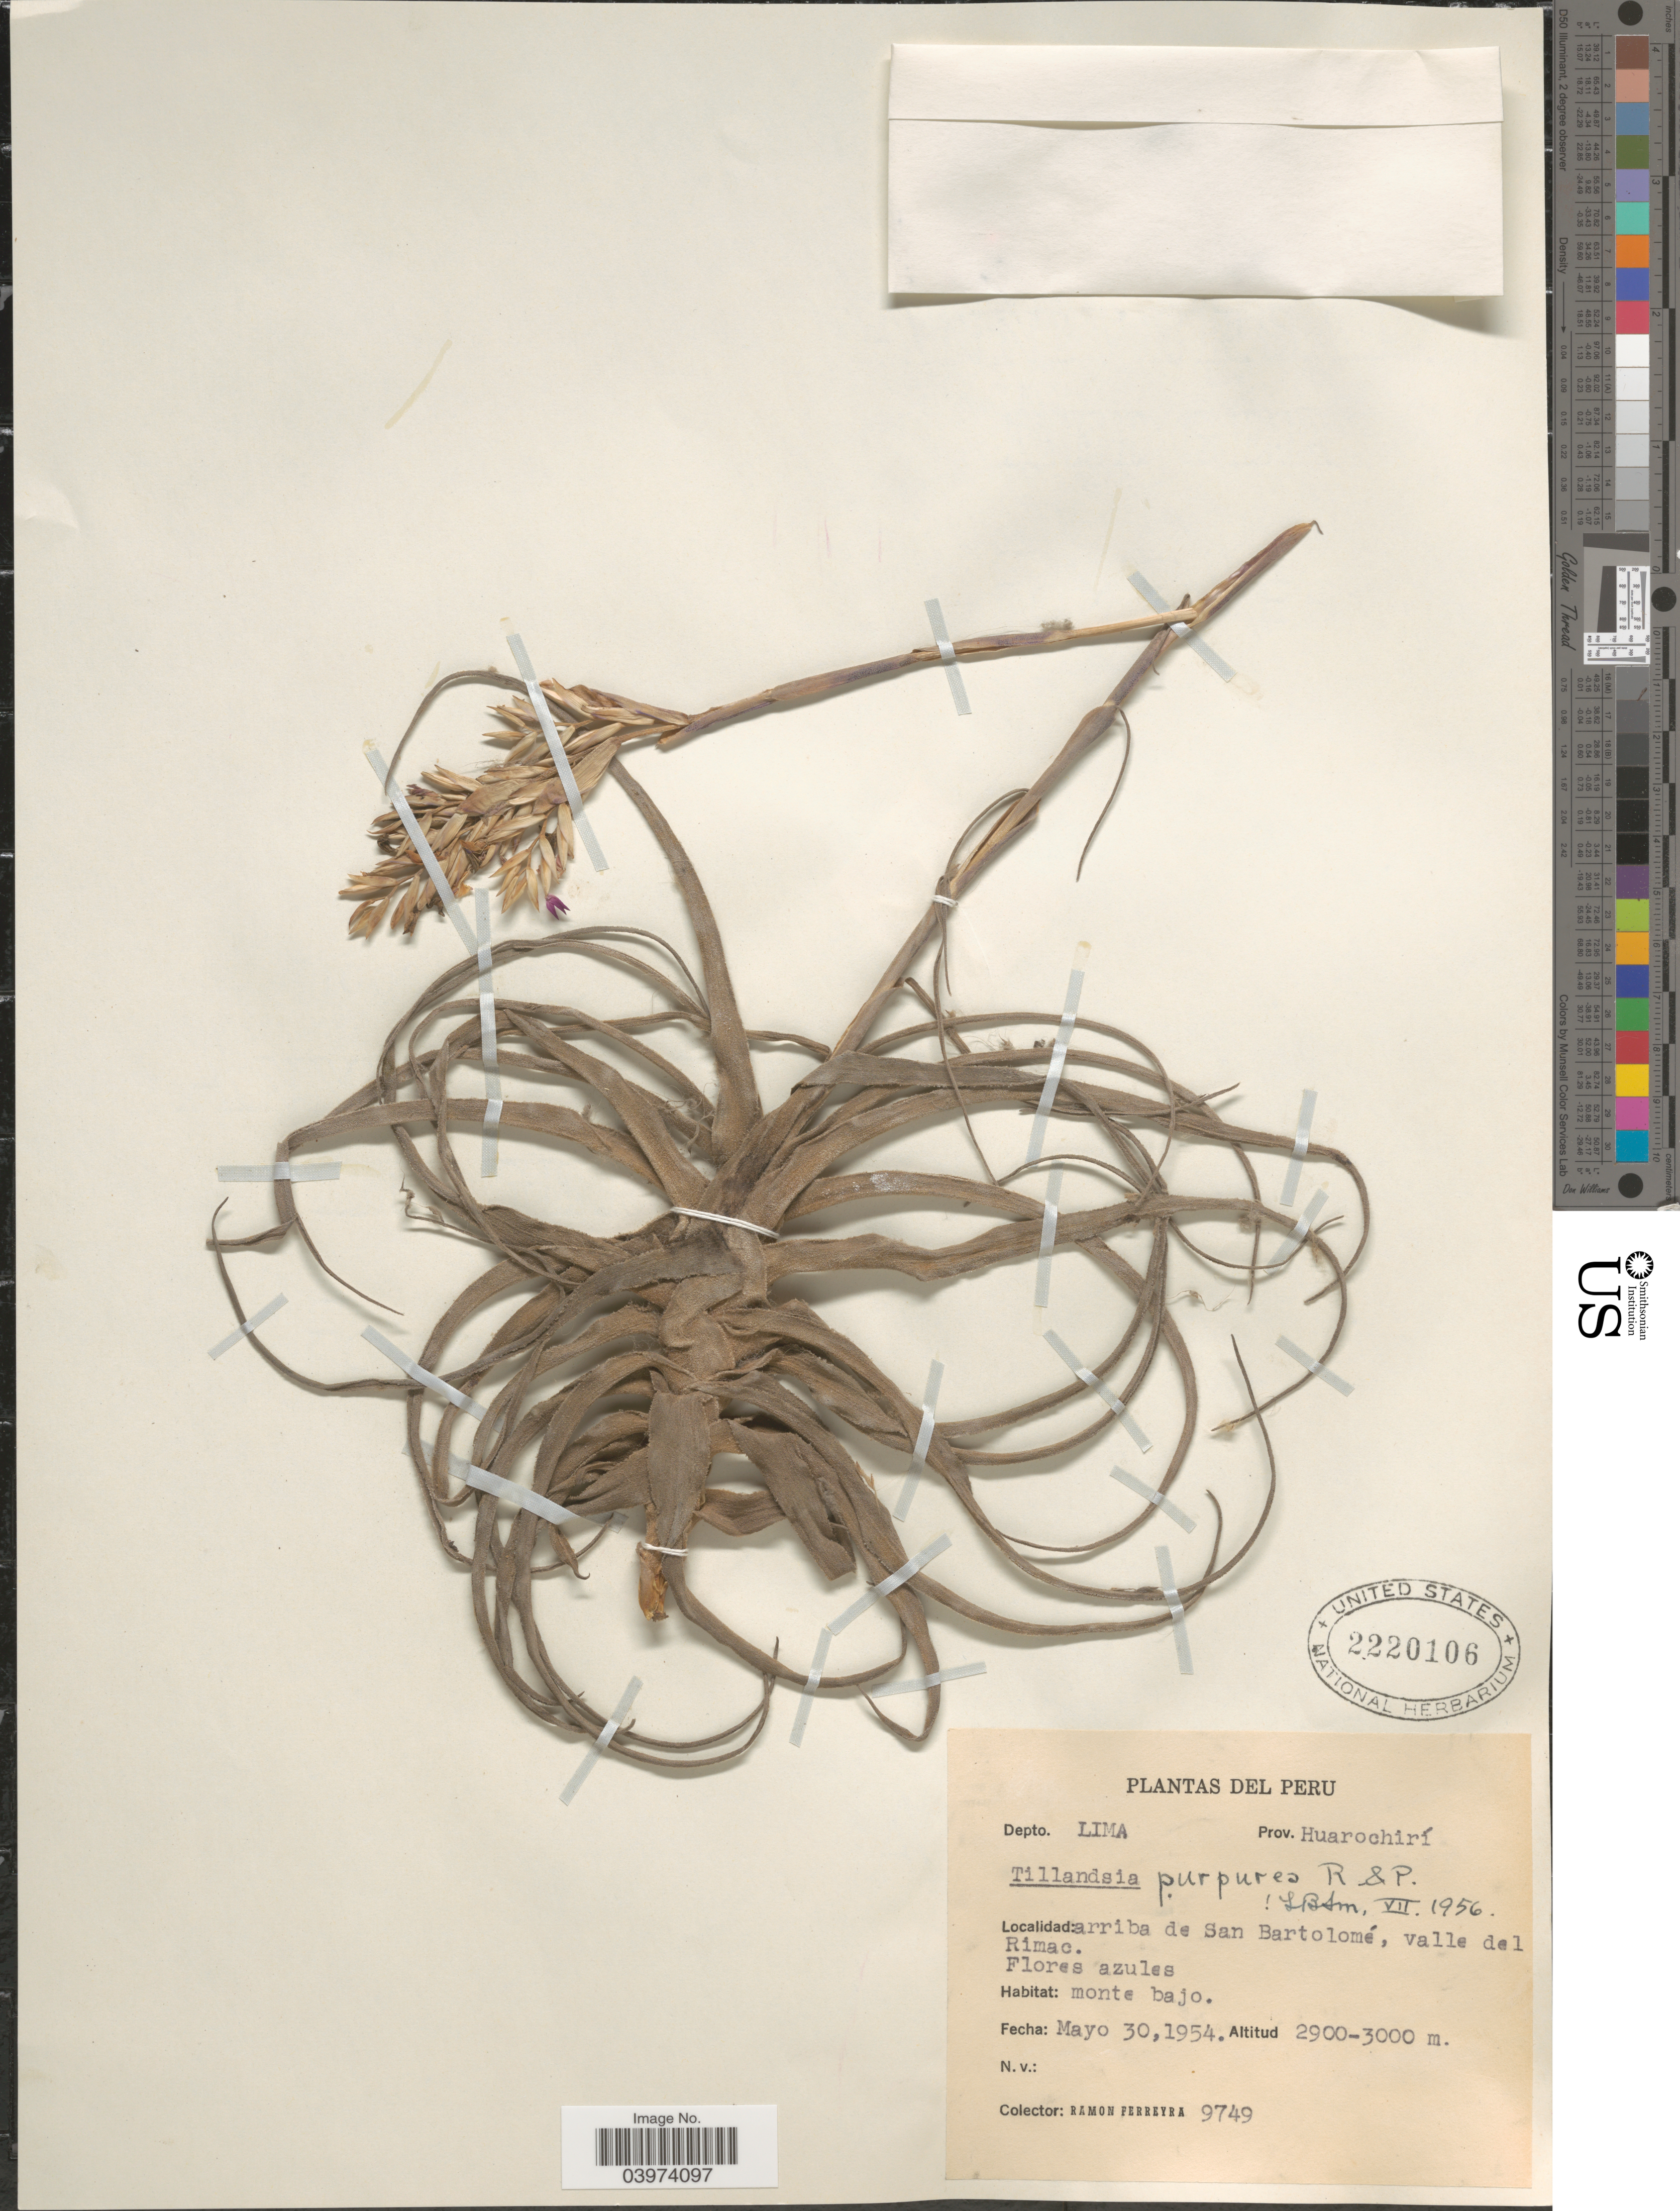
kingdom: Plantae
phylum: Tracheophyta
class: Liliopsida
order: Poales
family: Bromeliaceae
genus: Tillandsia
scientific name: Tillandsia purpurea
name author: Ruiz & Pav.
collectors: R. A. Ferreyra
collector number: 9749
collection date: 1954-05-30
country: Peru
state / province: Lima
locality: Depto. Lima. Prov. Huarochirí. Arriba de San Bartolomé, valle del Rimao.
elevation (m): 2900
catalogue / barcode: US 2220103